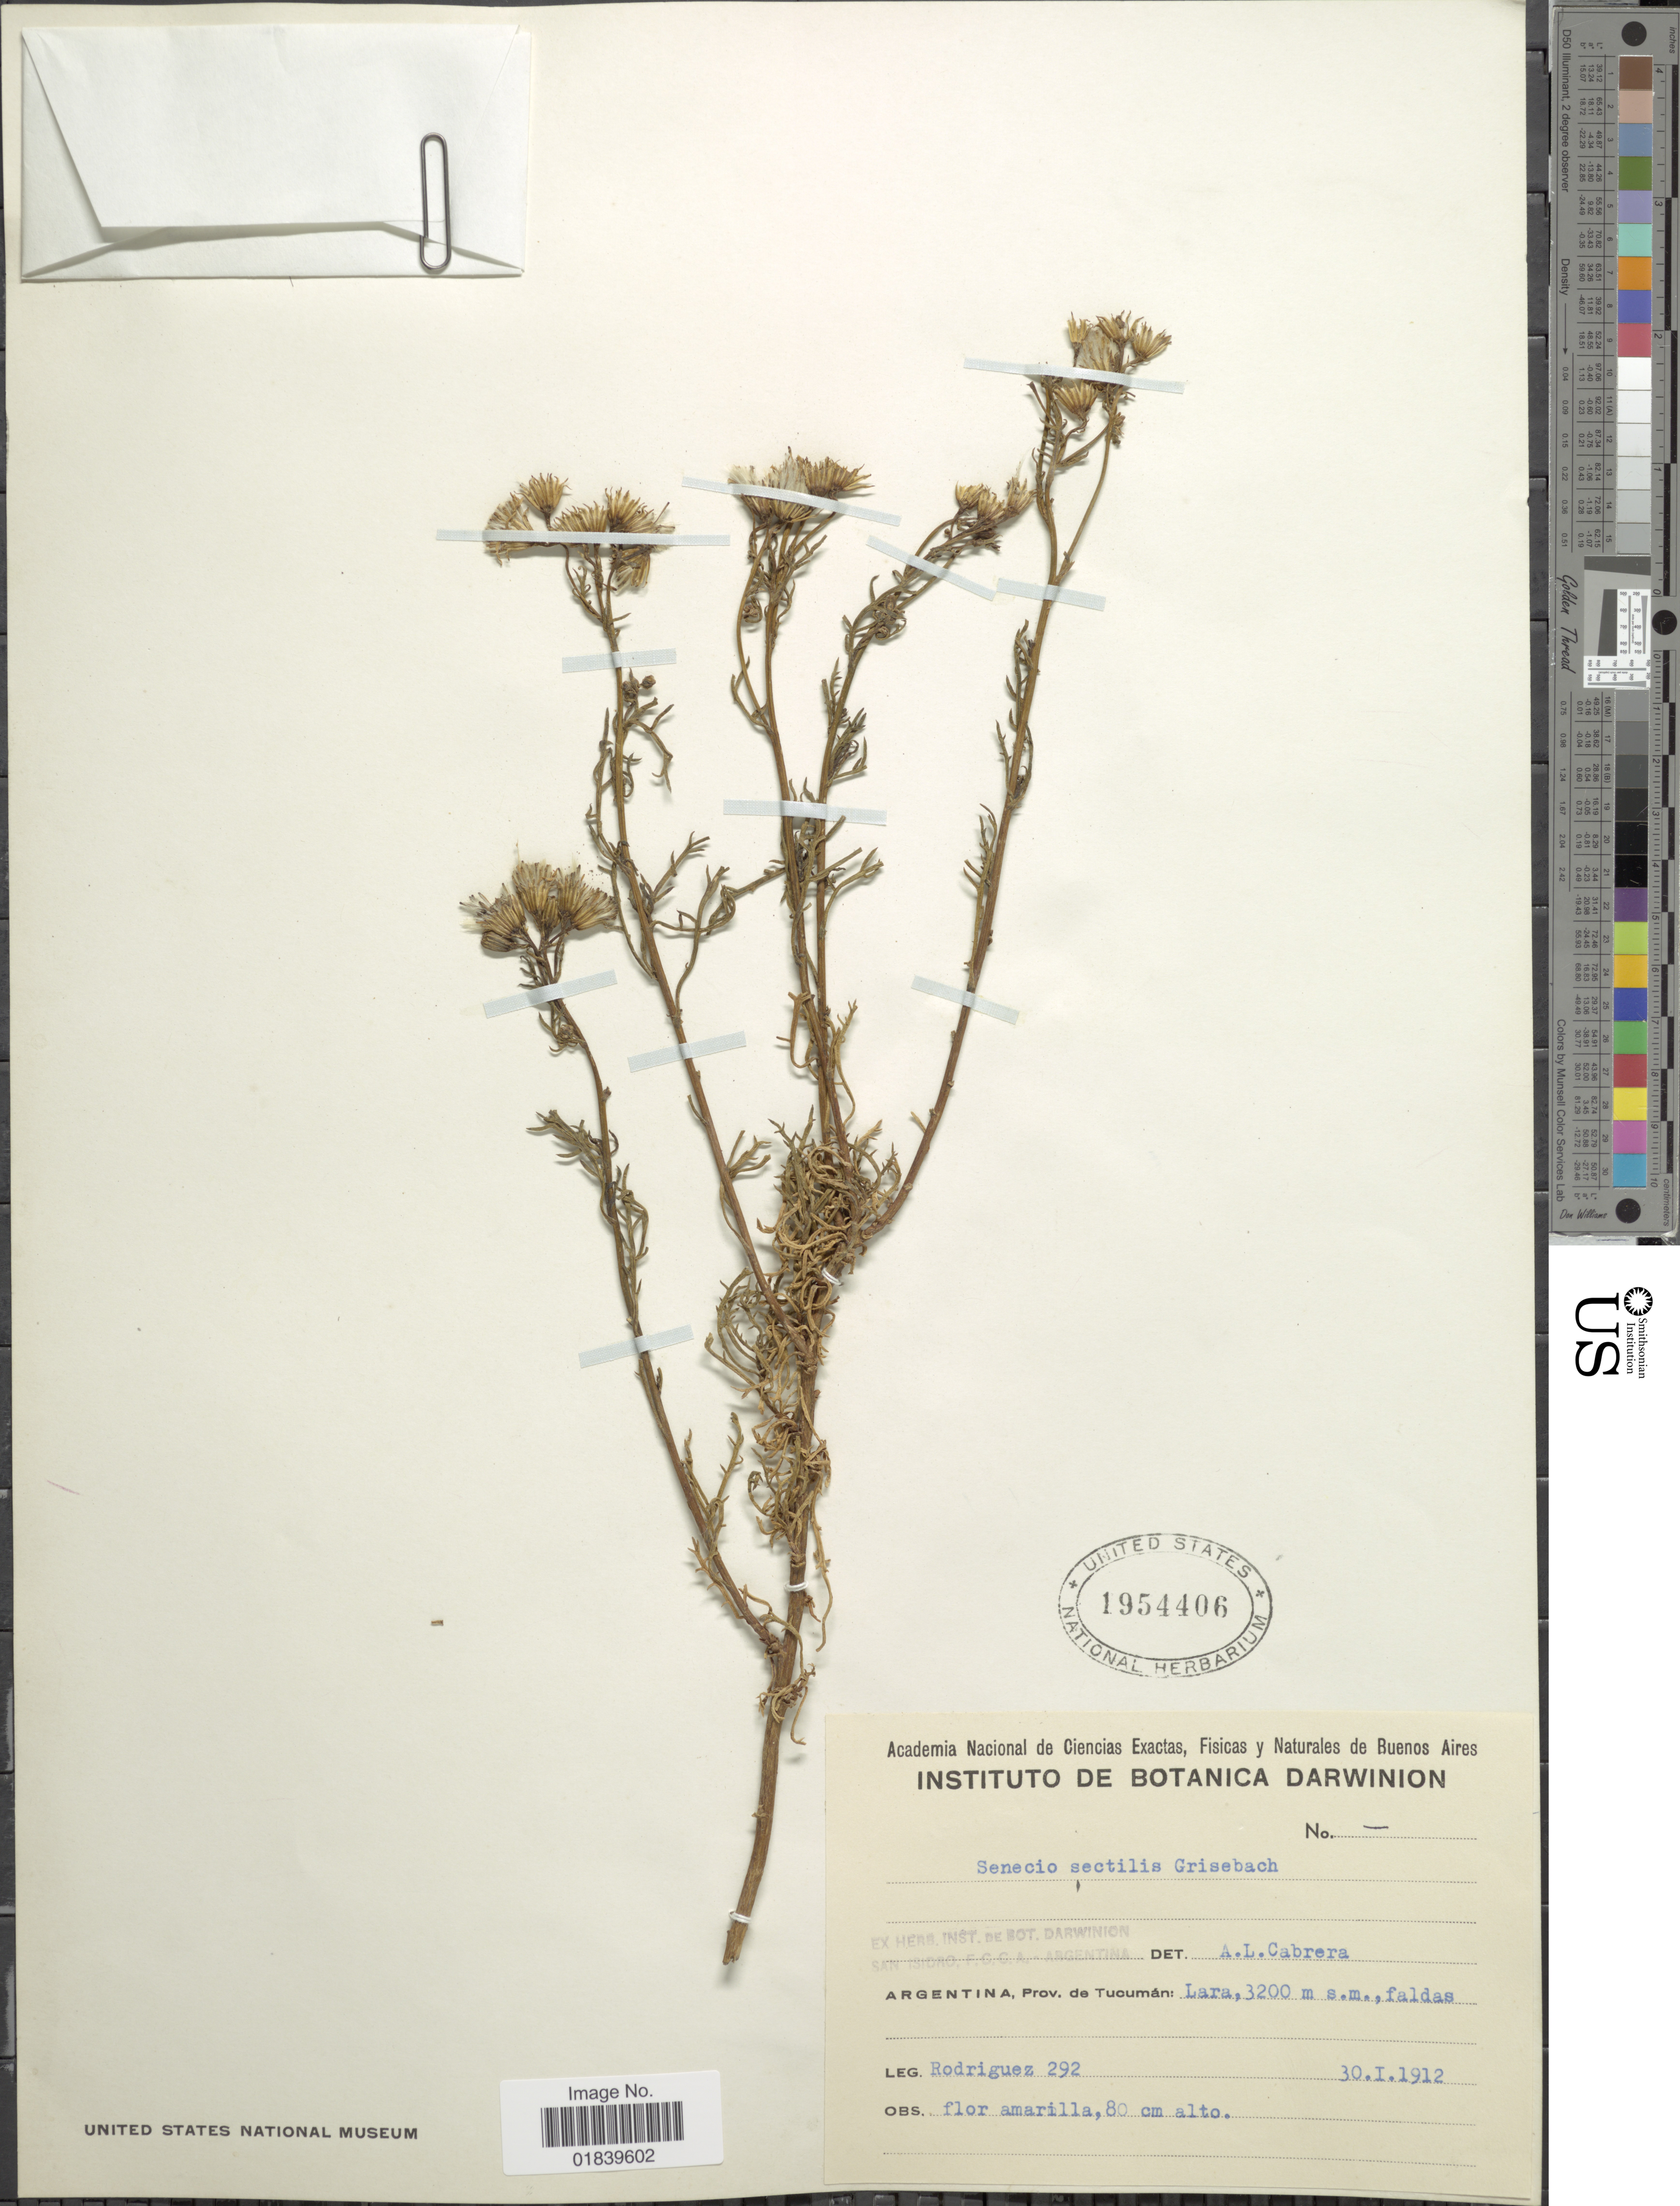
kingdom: Plantae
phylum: Tracheophyta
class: Magnoliopsida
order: Asterales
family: Asteraceae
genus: Senecio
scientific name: Senecio sectilis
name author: Griseb.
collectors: Rodriguez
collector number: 292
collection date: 1912-01-30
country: Argentina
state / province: Tucuman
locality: Argentina, Prov. de Tucuman: Lara. faldas.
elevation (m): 3200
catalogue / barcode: US 1954406